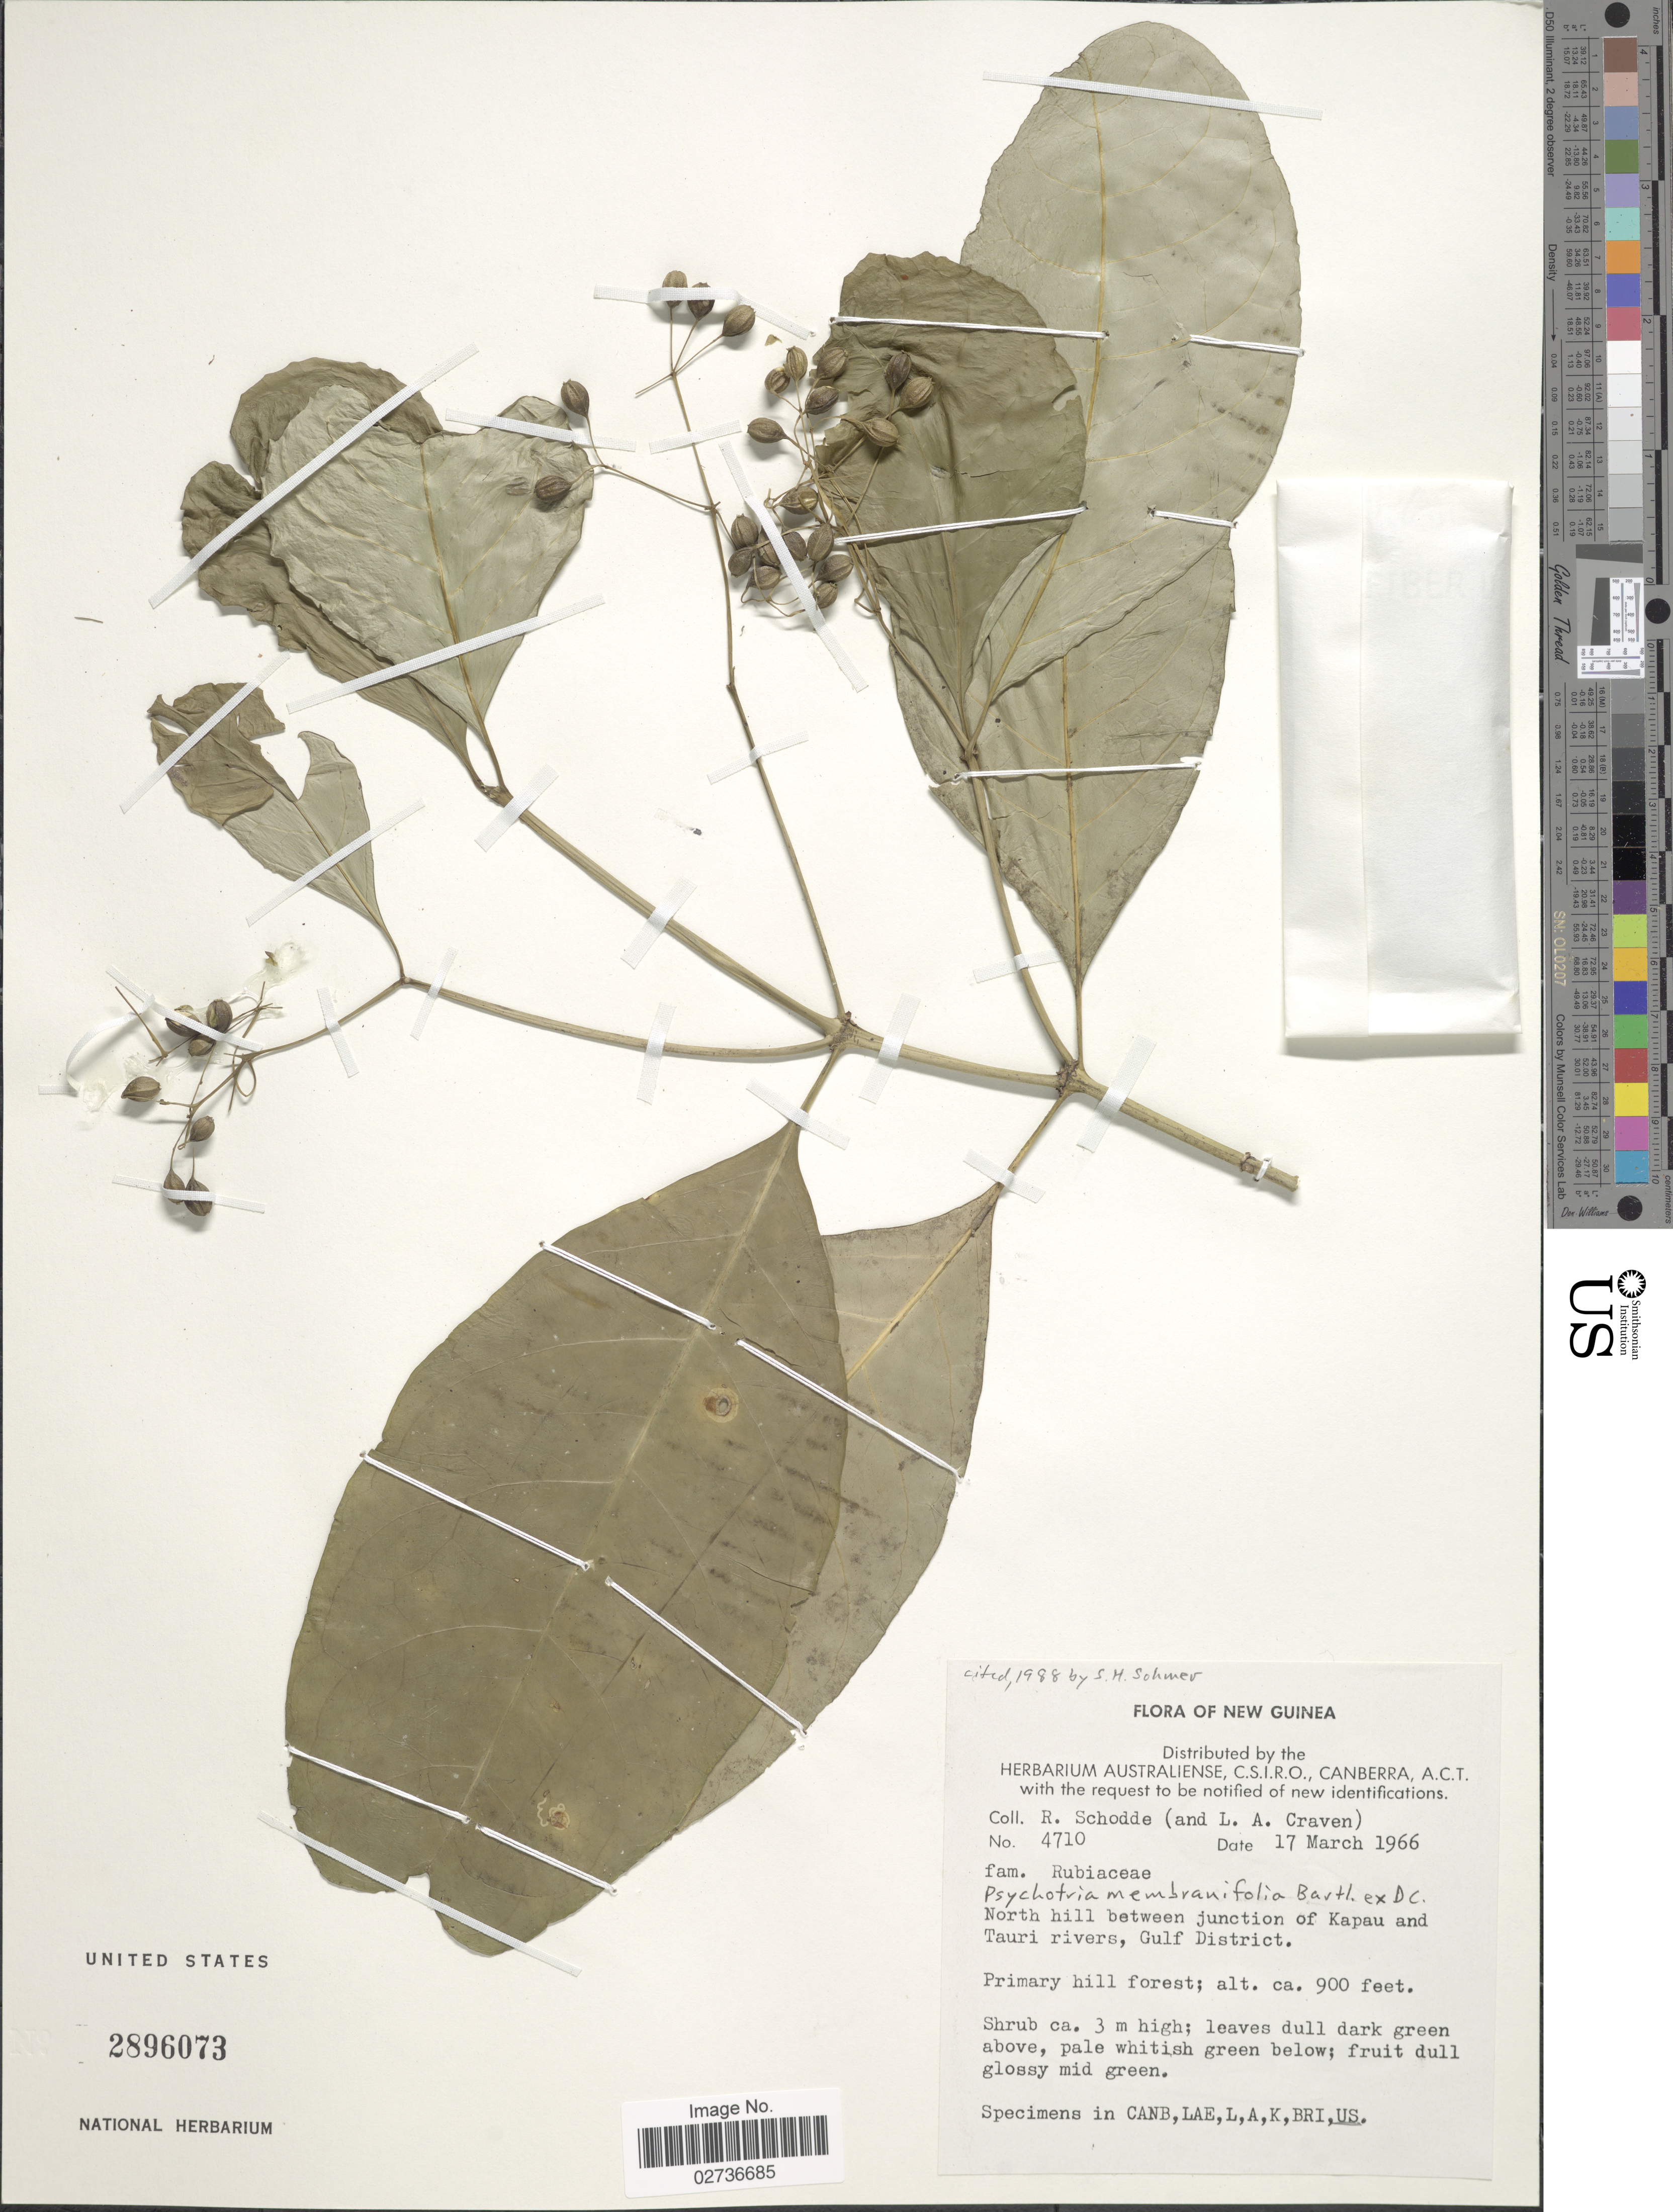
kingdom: Plantae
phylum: Tracheophyta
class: Magnoliopsida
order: Gentianales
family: Rubiaceae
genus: Psychotria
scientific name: Psychotria membranifolia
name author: Bartl. ex A. DC.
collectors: R. Schodde & L. A. Craven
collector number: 4710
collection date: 1966-03-17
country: Papua New Guinea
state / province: Gulf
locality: New Guinea, North Hill between junction of Kapau and Tauri rivers, Gulf District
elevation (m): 274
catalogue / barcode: US 2896073